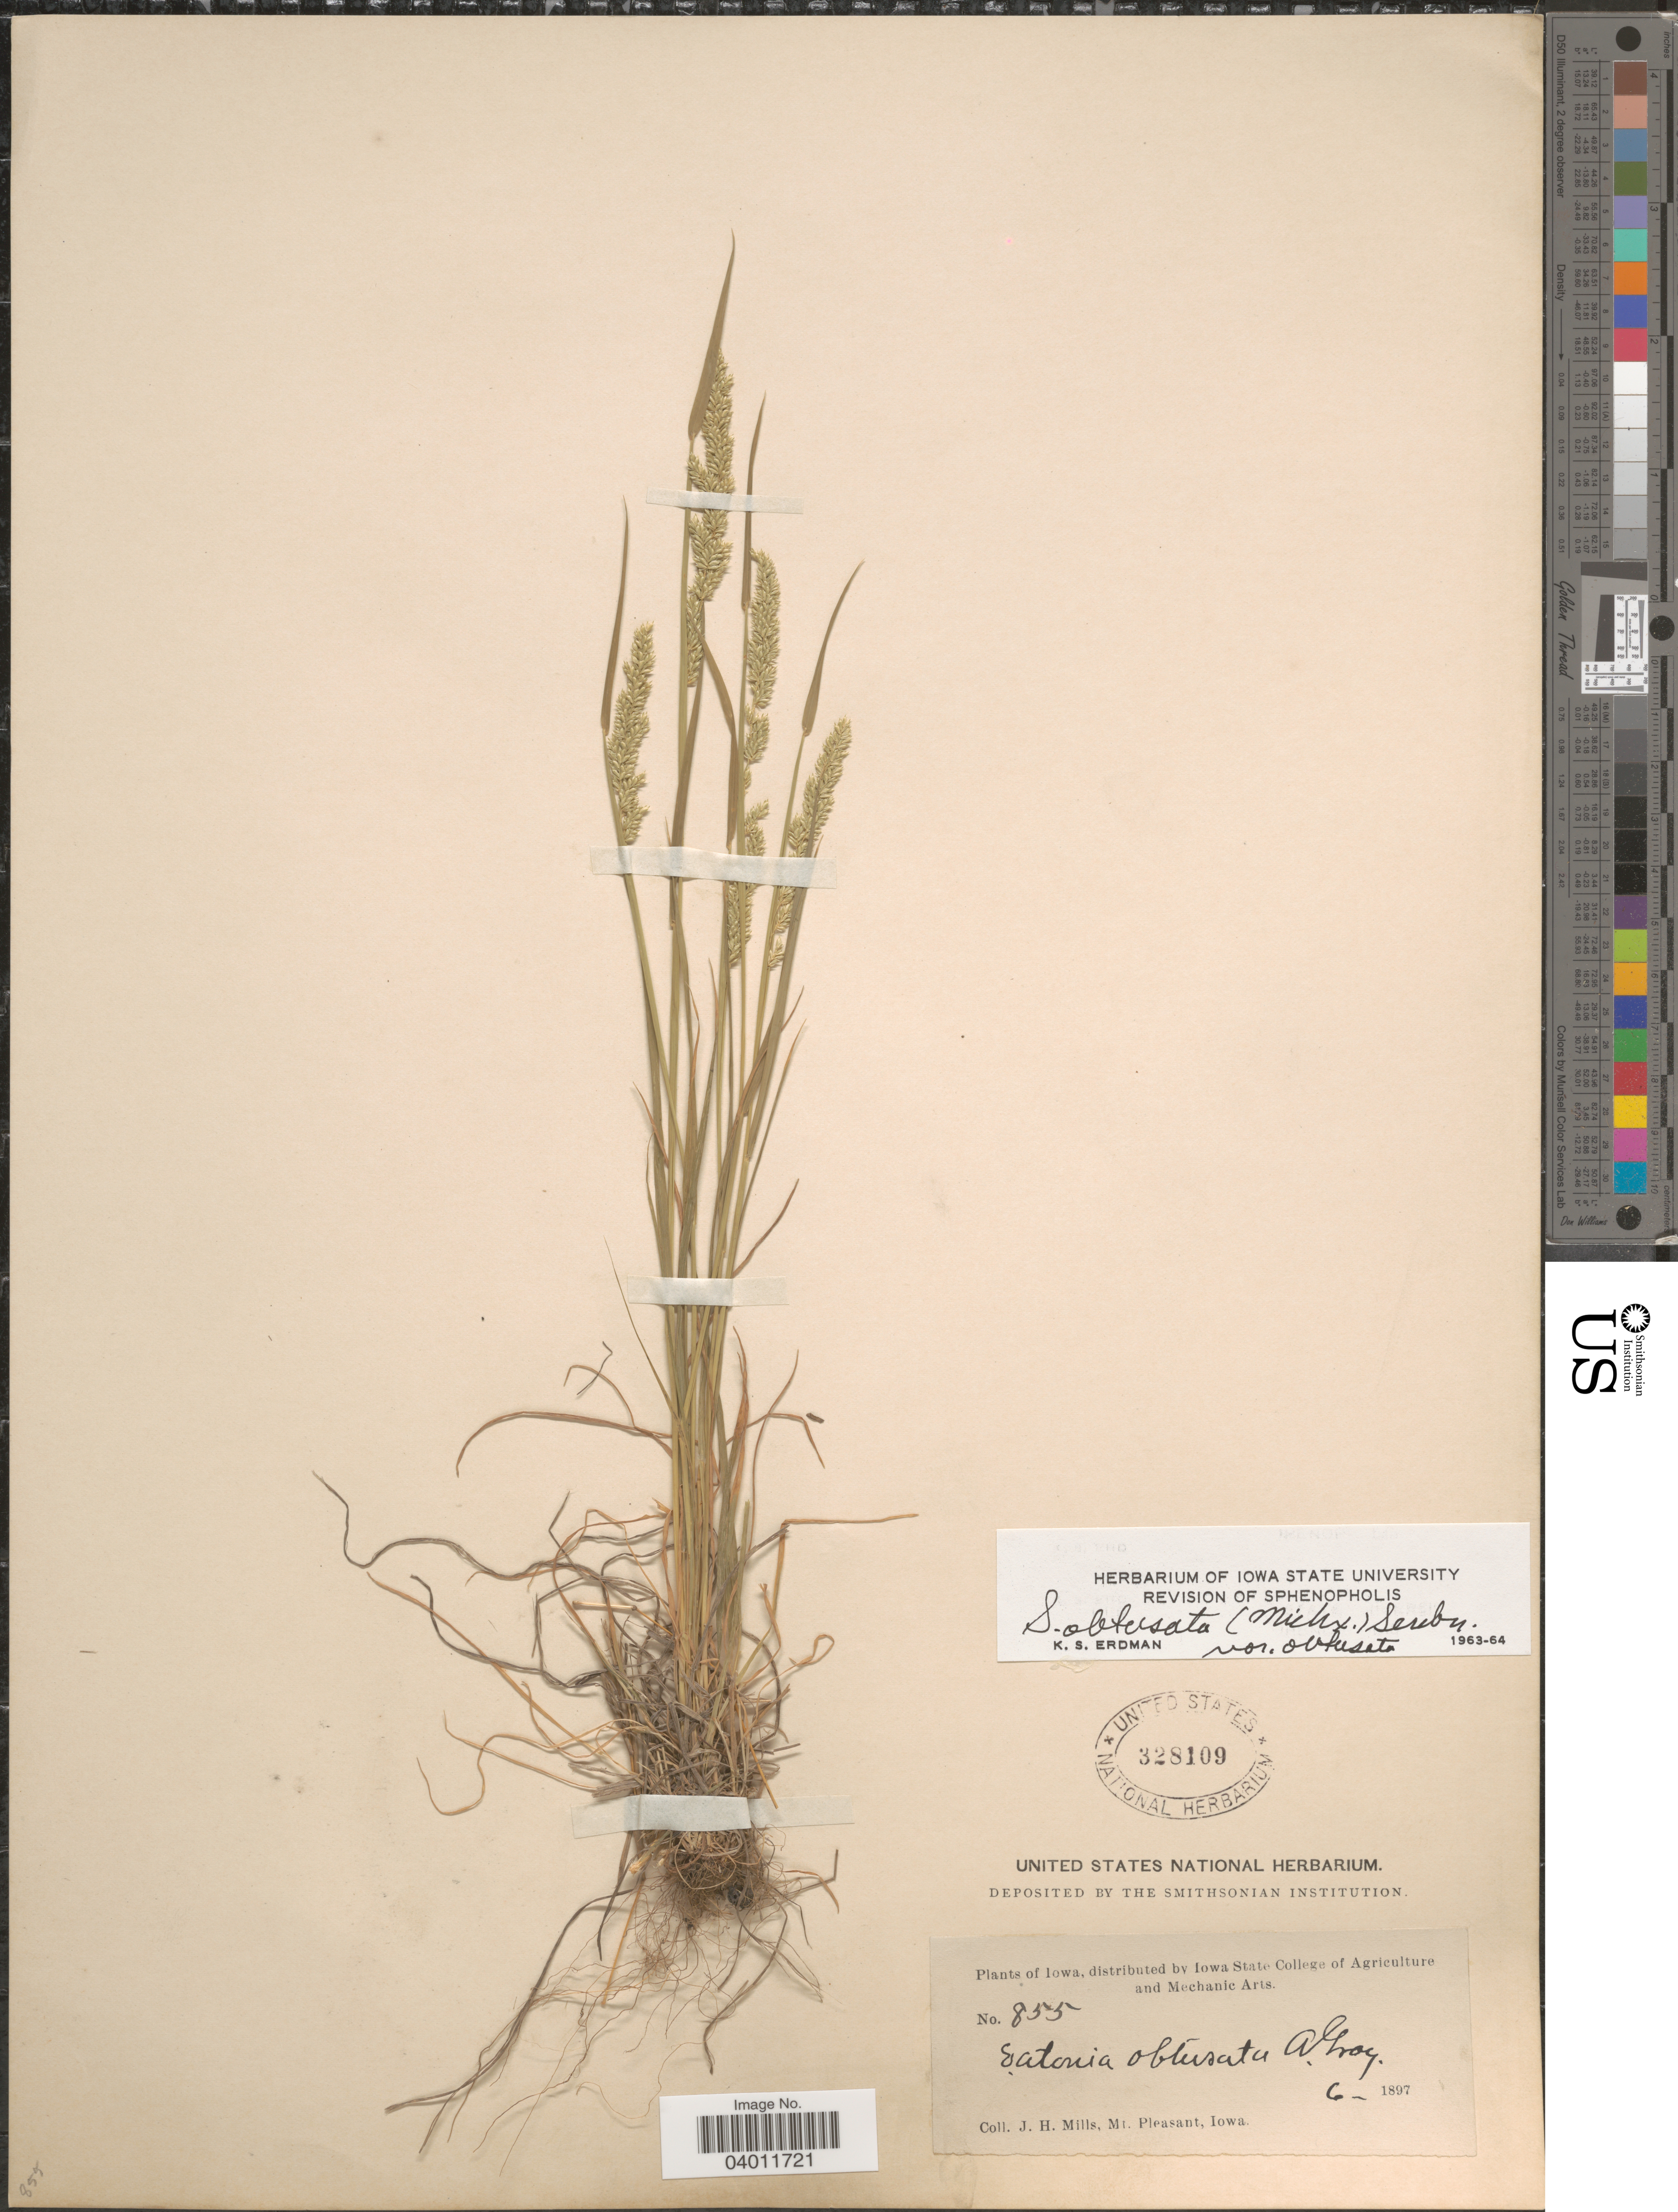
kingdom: Plantae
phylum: Tracheophyta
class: Liliopsida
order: Poales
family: Poaceae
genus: Sphenopholis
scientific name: Sphenopholis obtusata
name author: (Michx.) Scribn.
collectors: J. Mills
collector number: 855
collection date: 1897-06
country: United States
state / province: Iowa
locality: Mt. Pleasant.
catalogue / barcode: US 328109